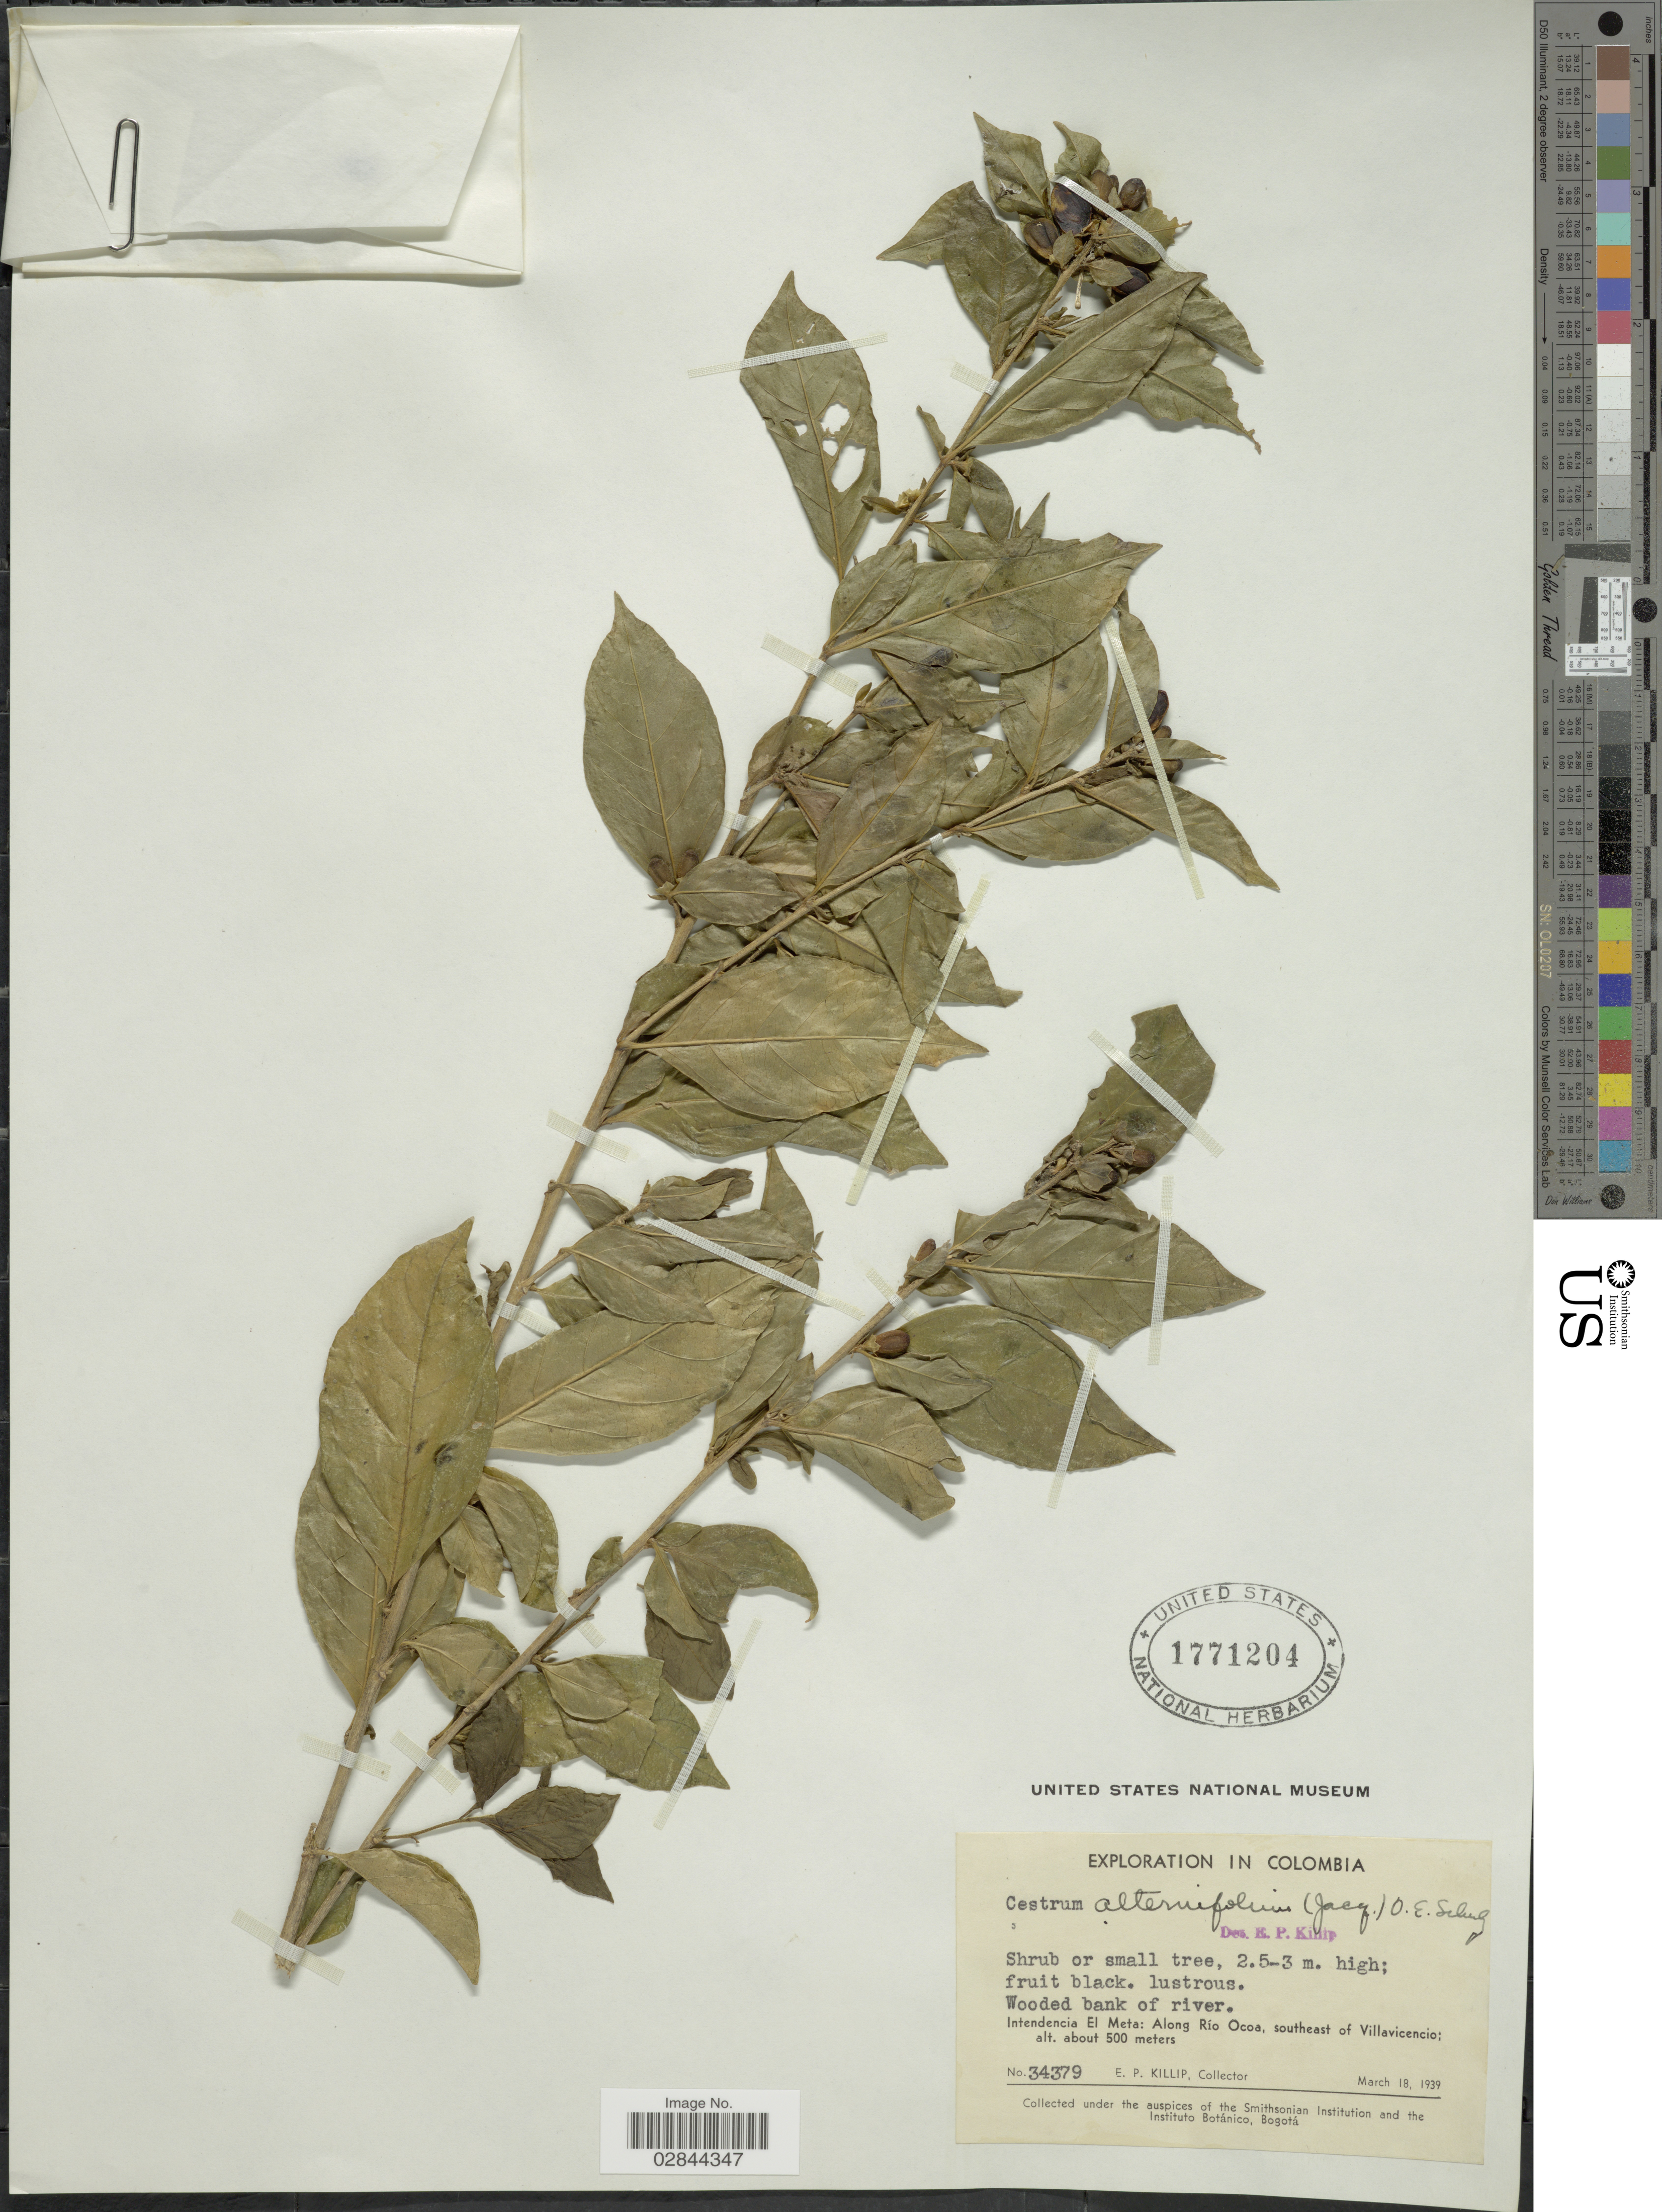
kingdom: Plantae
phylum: Tracheophyta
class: Magnoliopsida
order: Solanales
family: Solanaceae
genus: Cestrum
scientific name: Cestrum alternifolium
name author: (Jacq.) O.E. Schulz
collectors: E. P. Killip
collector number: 34379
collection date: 1939-03-18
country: Colombia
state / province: Meta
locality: Intendencia El Meta, Along Río Ocoa, southeast of Villavicencio.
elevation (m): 500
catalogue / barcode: US 1771204